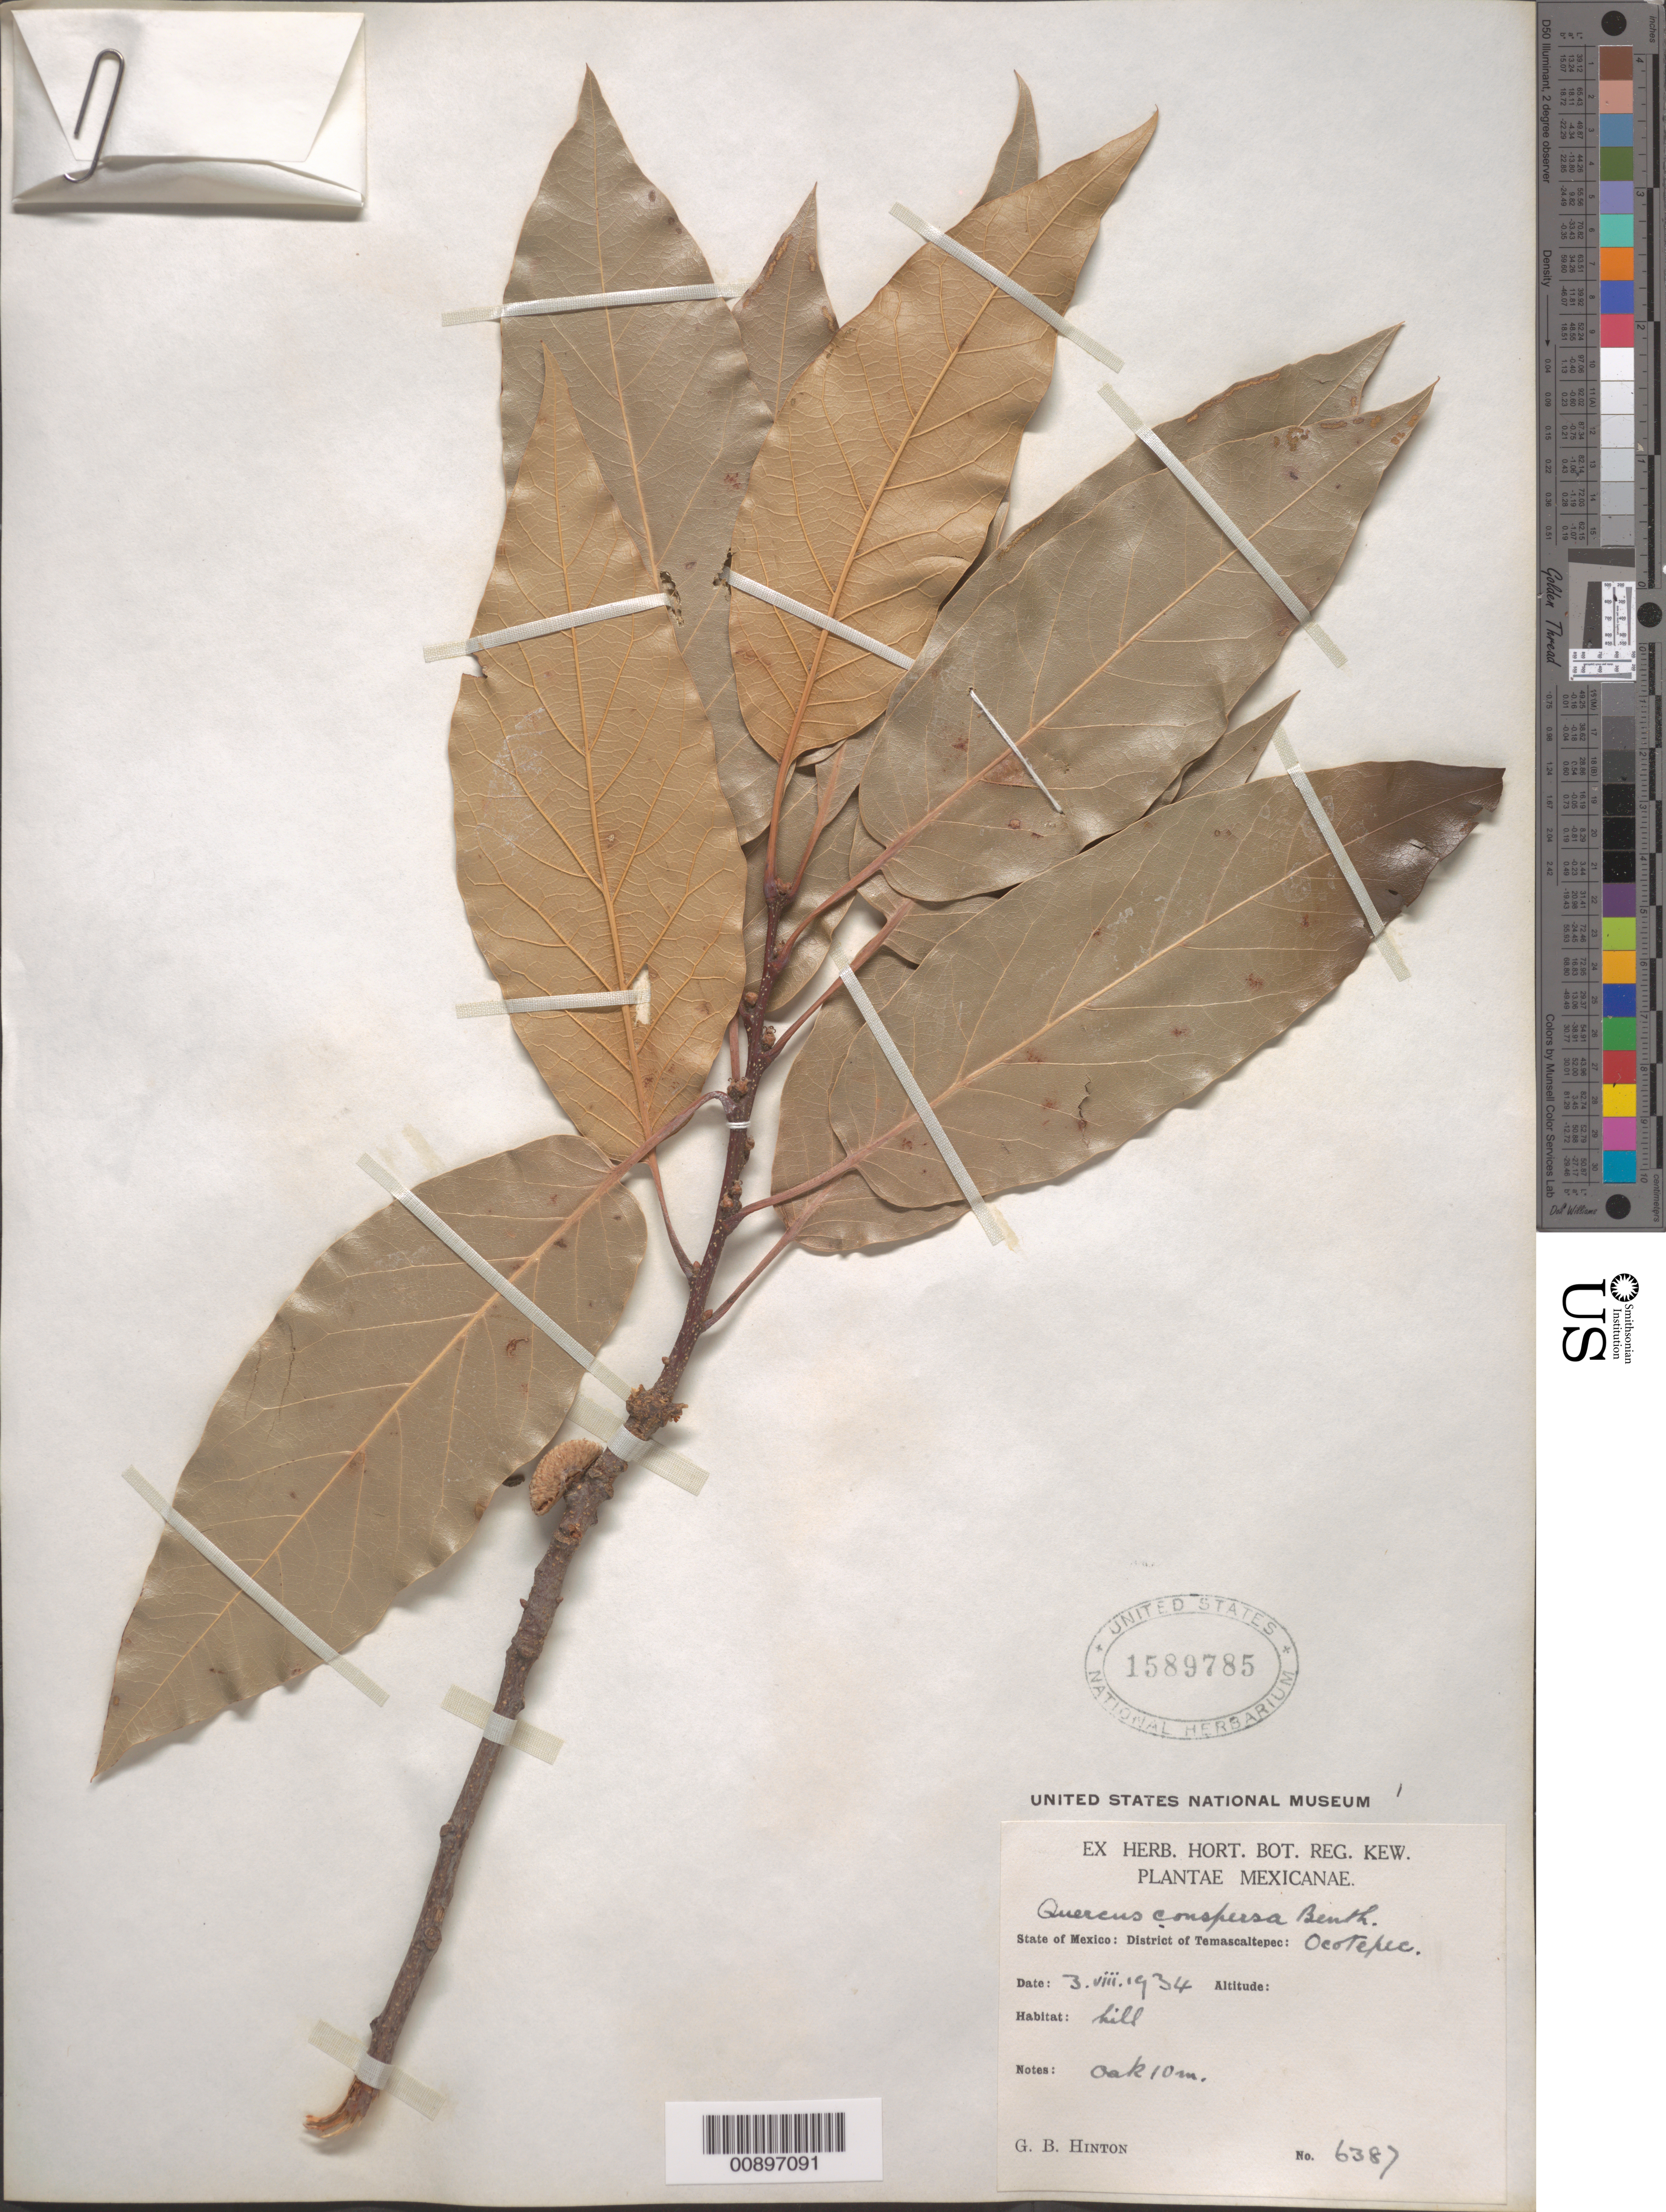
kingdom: Plantae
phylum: Tracheophyta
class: Magnoliopsida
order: Fagales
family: Fagaceae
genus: Quercus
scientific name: Quercus conspersa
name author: Benth.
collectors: G. B. Hinton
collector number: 6387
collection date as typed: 03 Aug 1934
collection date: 1934-08-03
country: Mexico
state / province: México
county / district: Temascaltepec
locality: State of México: District Temascaltepec: Ocotepec.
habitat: Hill.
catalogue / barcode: US 1589785